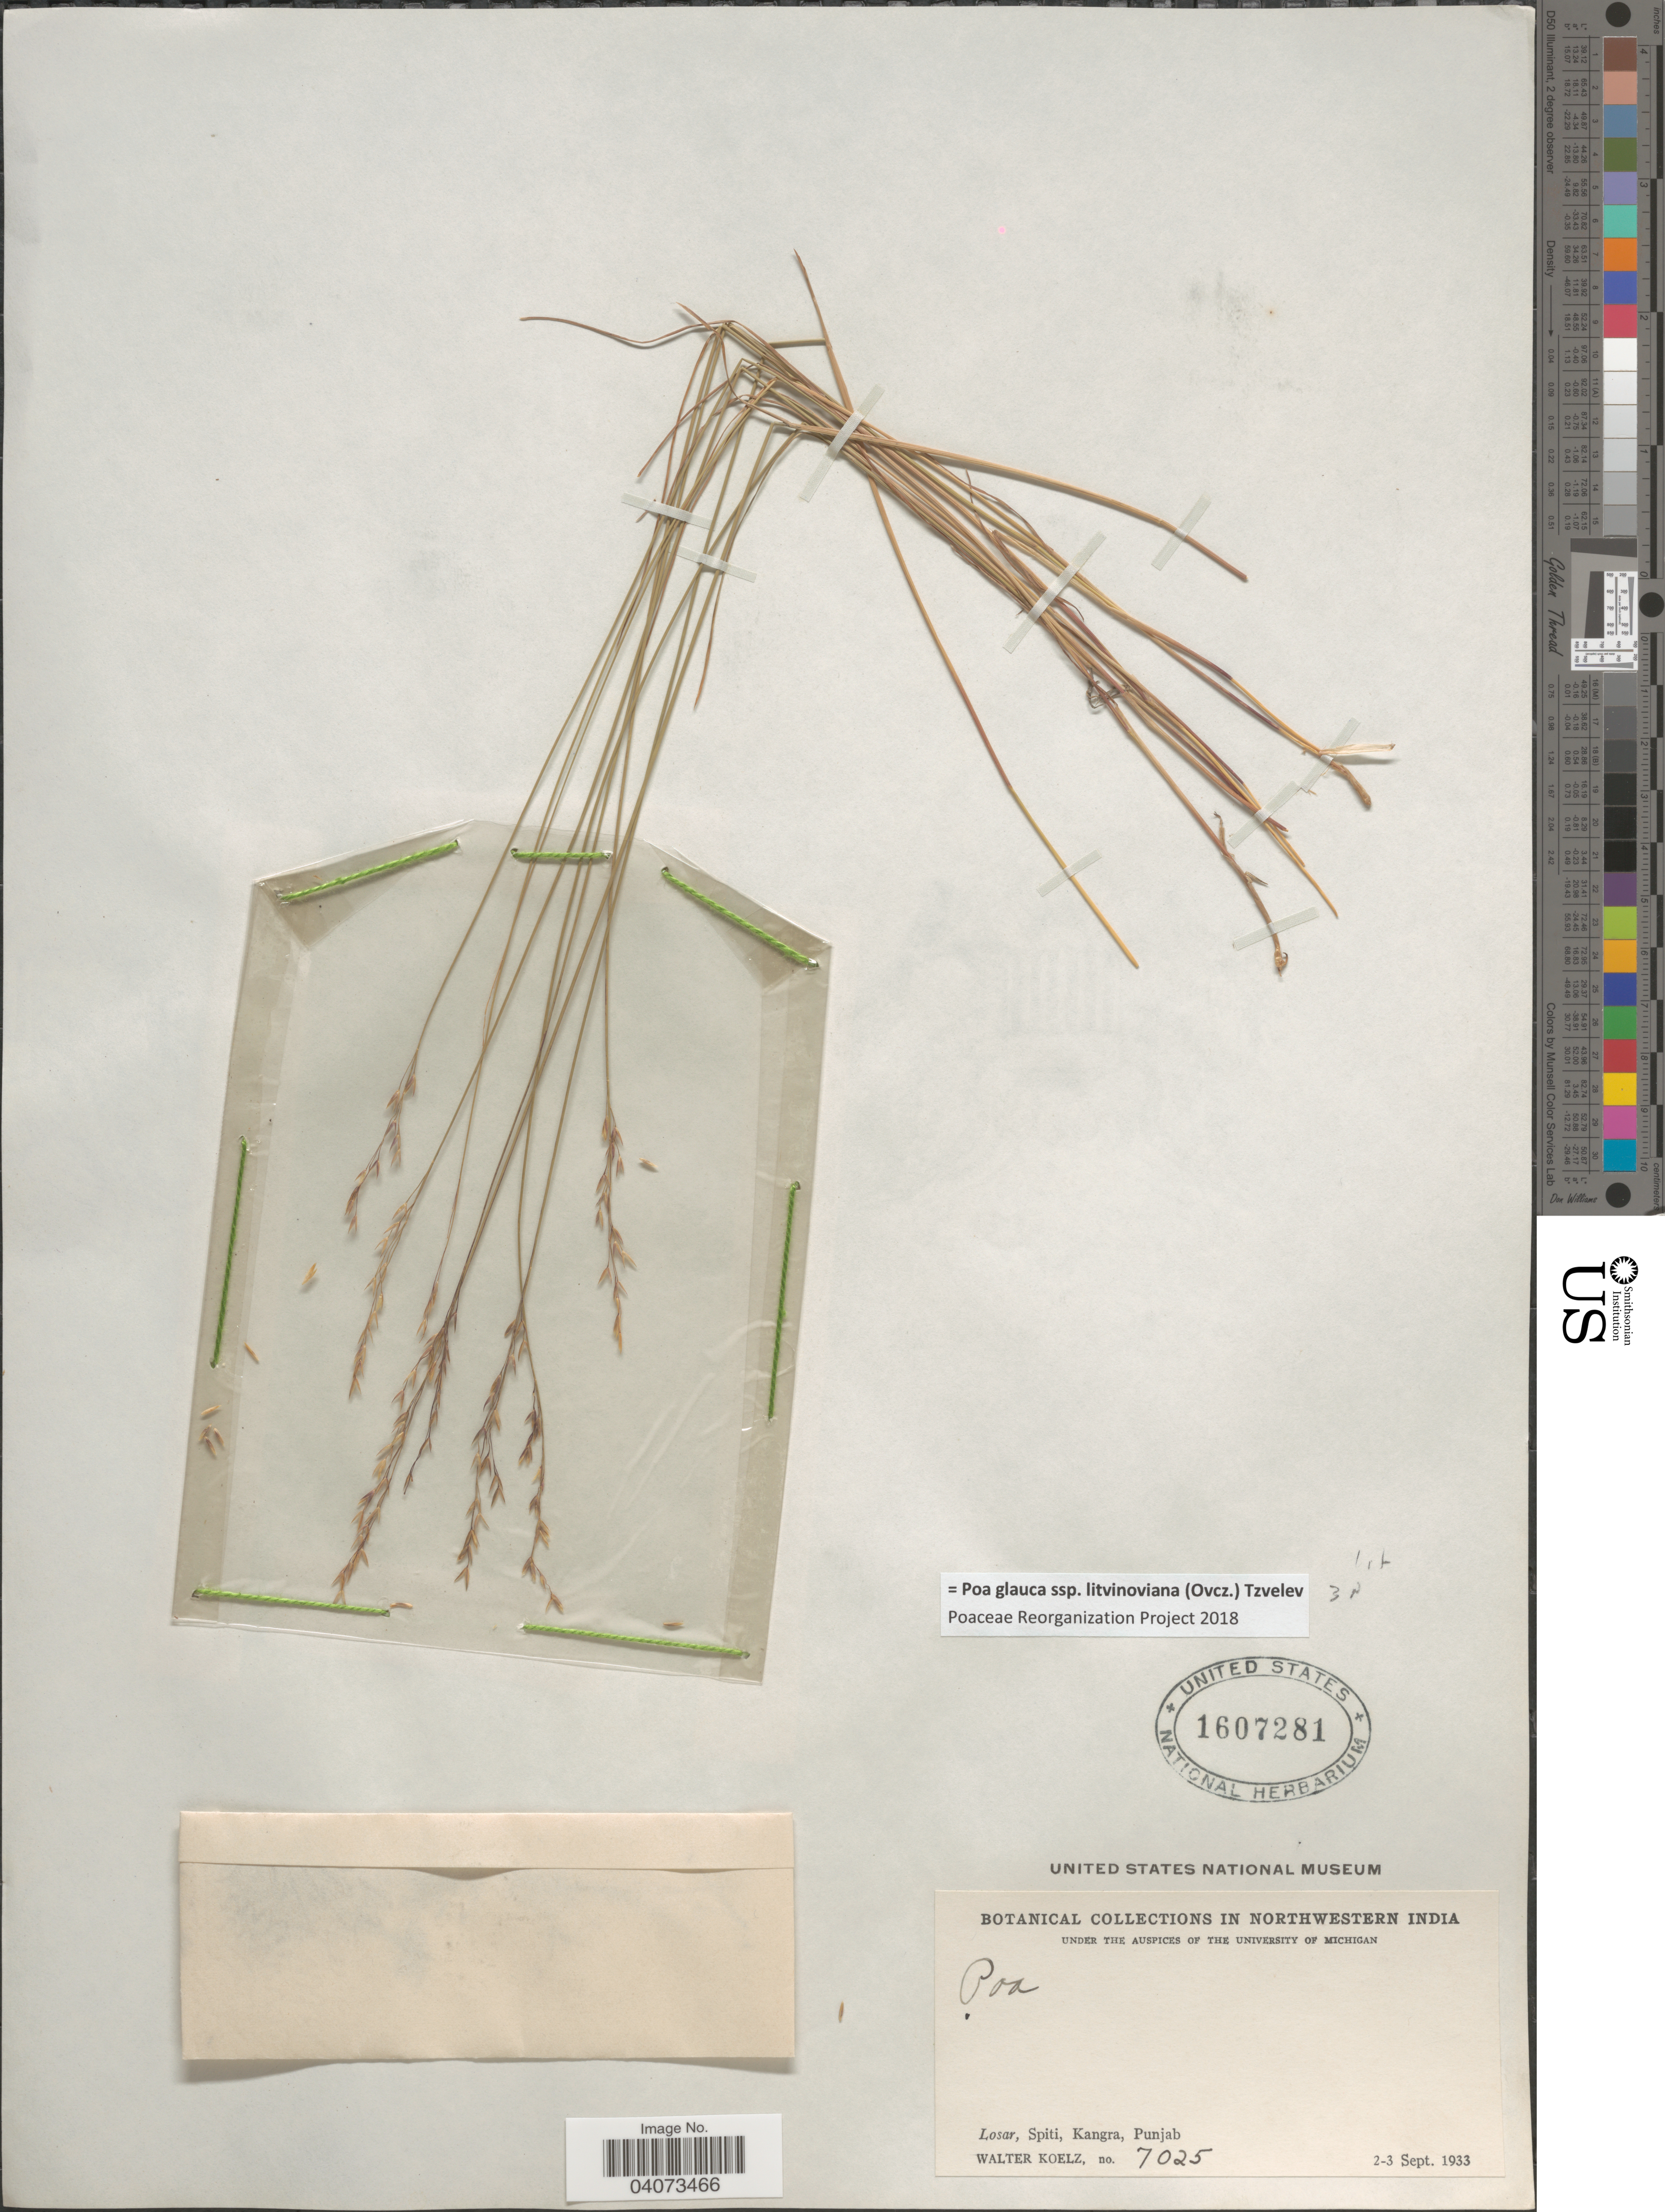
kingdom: Plantae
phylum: Tracheophyta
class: Liliopsida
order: Poales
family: Poaceae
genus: Poa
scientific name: Poa glauca subsp. litvinoviana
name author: (Ovcz.) Tzvelev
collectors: W. N. Koelz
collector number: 7025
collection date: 1933-09-02/1933-09-03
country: India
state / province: Punjab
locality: Northwestern India. Losar, Spiti, Kangra.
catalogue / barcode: US 1607281